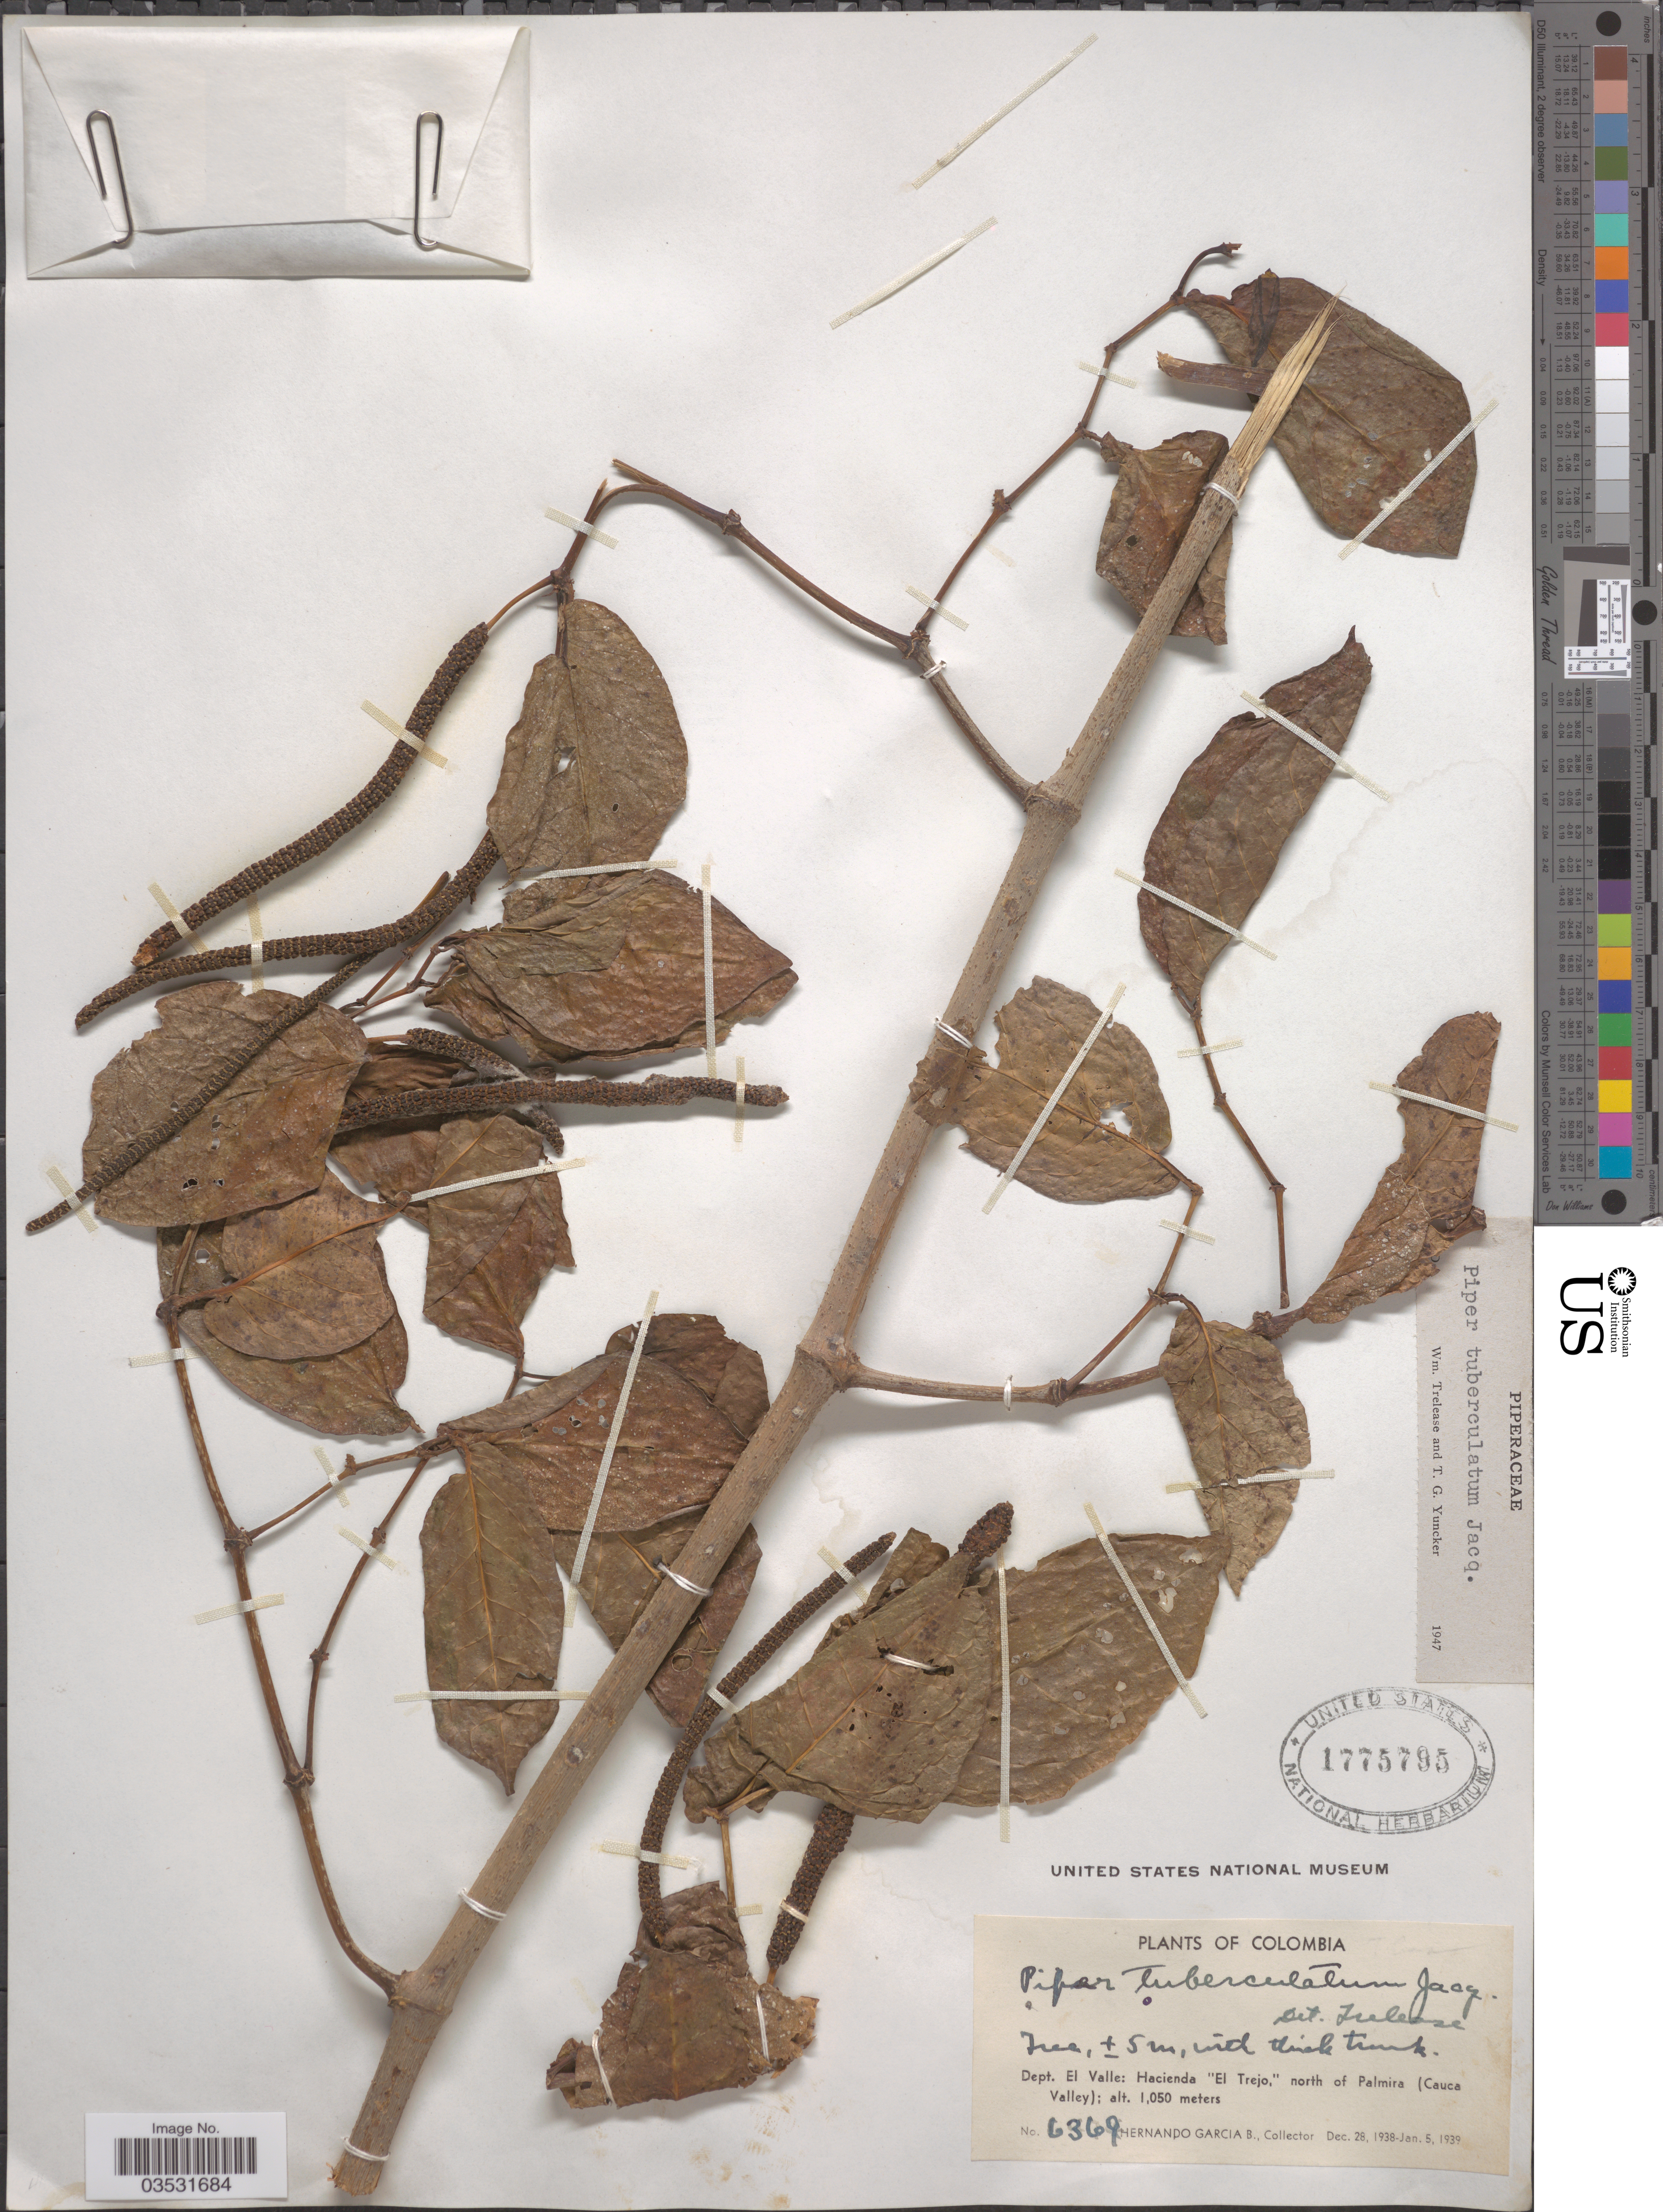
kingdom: Plantae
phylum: Tracheophyta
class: Magnoliopsida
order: Piperales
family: Piperaceae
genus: Piper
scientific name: Piper tuberculatum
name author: Jacq.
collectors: H. García Barriga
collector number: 6369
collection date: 1938-12-28/1939-01-05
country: Colombia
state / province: Valle del Cauca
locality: Dept. El Valle: Hacienda "El Trejo," north of Palmira (Cauca Valley).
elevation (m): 1050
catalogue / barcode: US 1775795